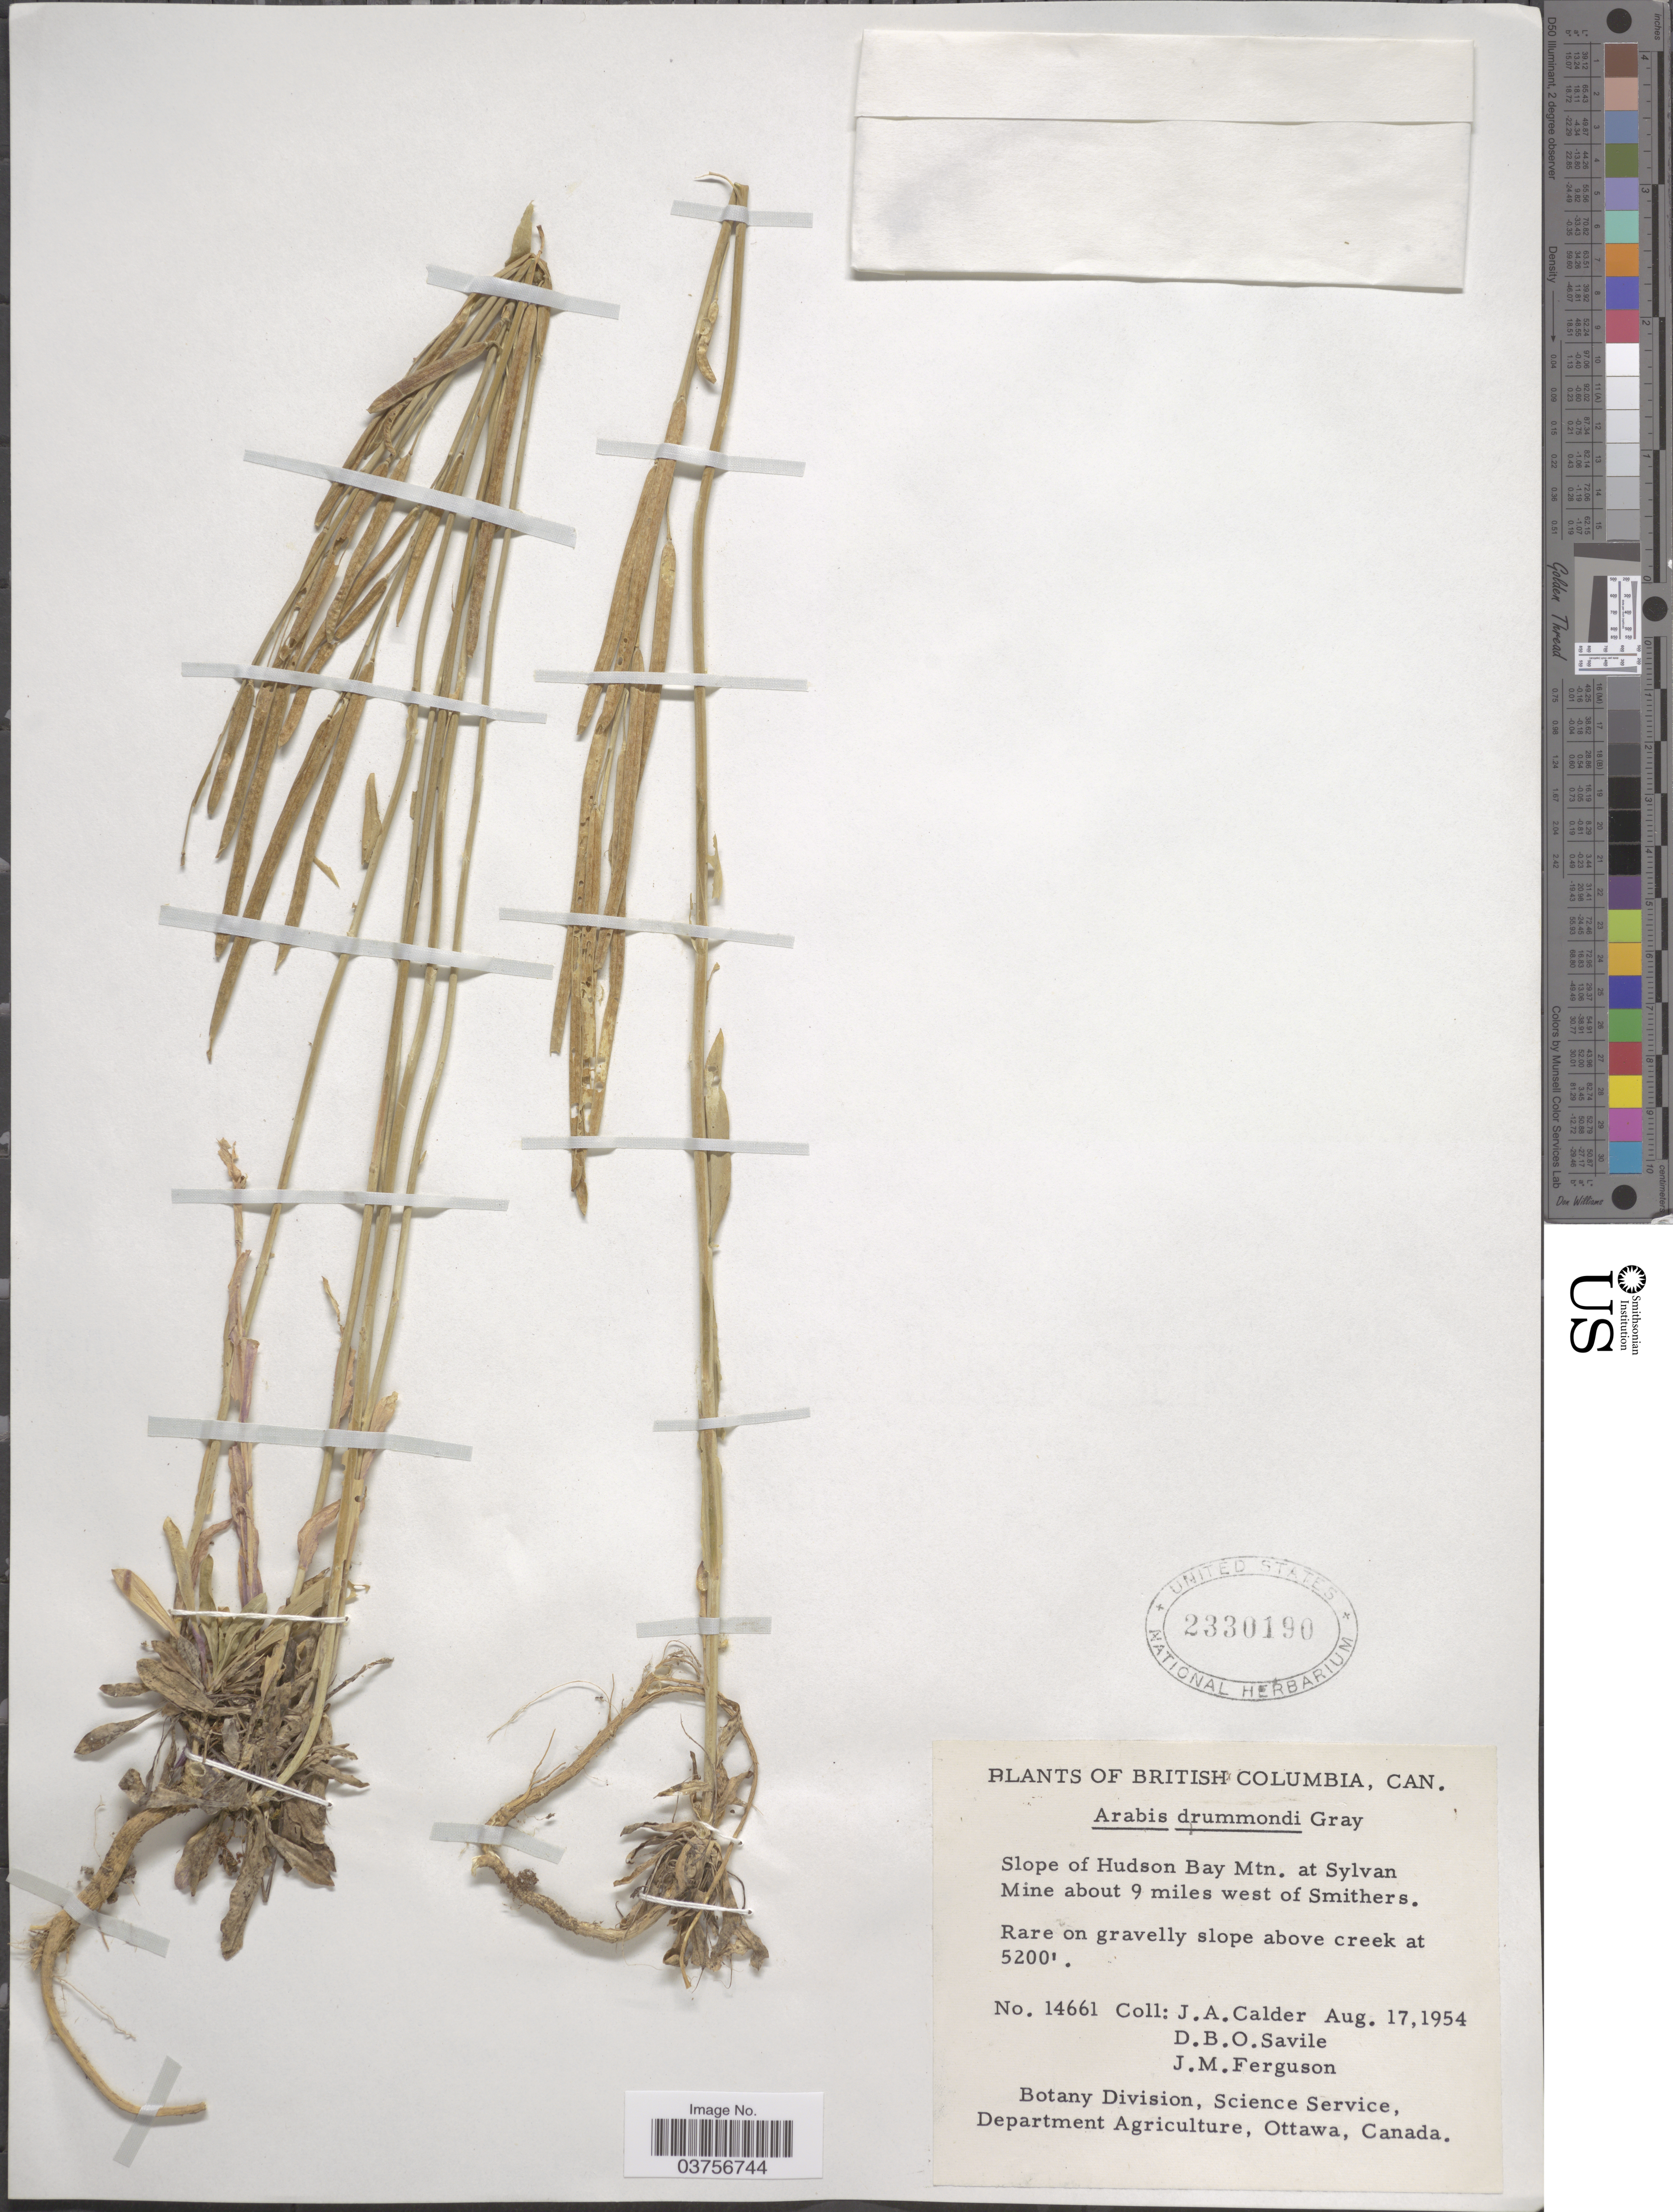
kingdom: Plantae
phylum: Tracheophyta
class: Magnoliopsida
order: Brassicales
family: Brassicaceae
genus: Arabis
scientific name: Arabis drummondii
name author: A. Gray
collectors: J. A. Calder, D. Savile & J. M. Ferguson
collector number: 14661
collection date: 1954-08-17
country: Canada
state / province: British Columbia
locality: Slopes of Hudson Bay Mtn. at Sylvan Mine about 9 miles west of Smithers.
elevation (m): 1585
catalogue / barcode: US 2330190